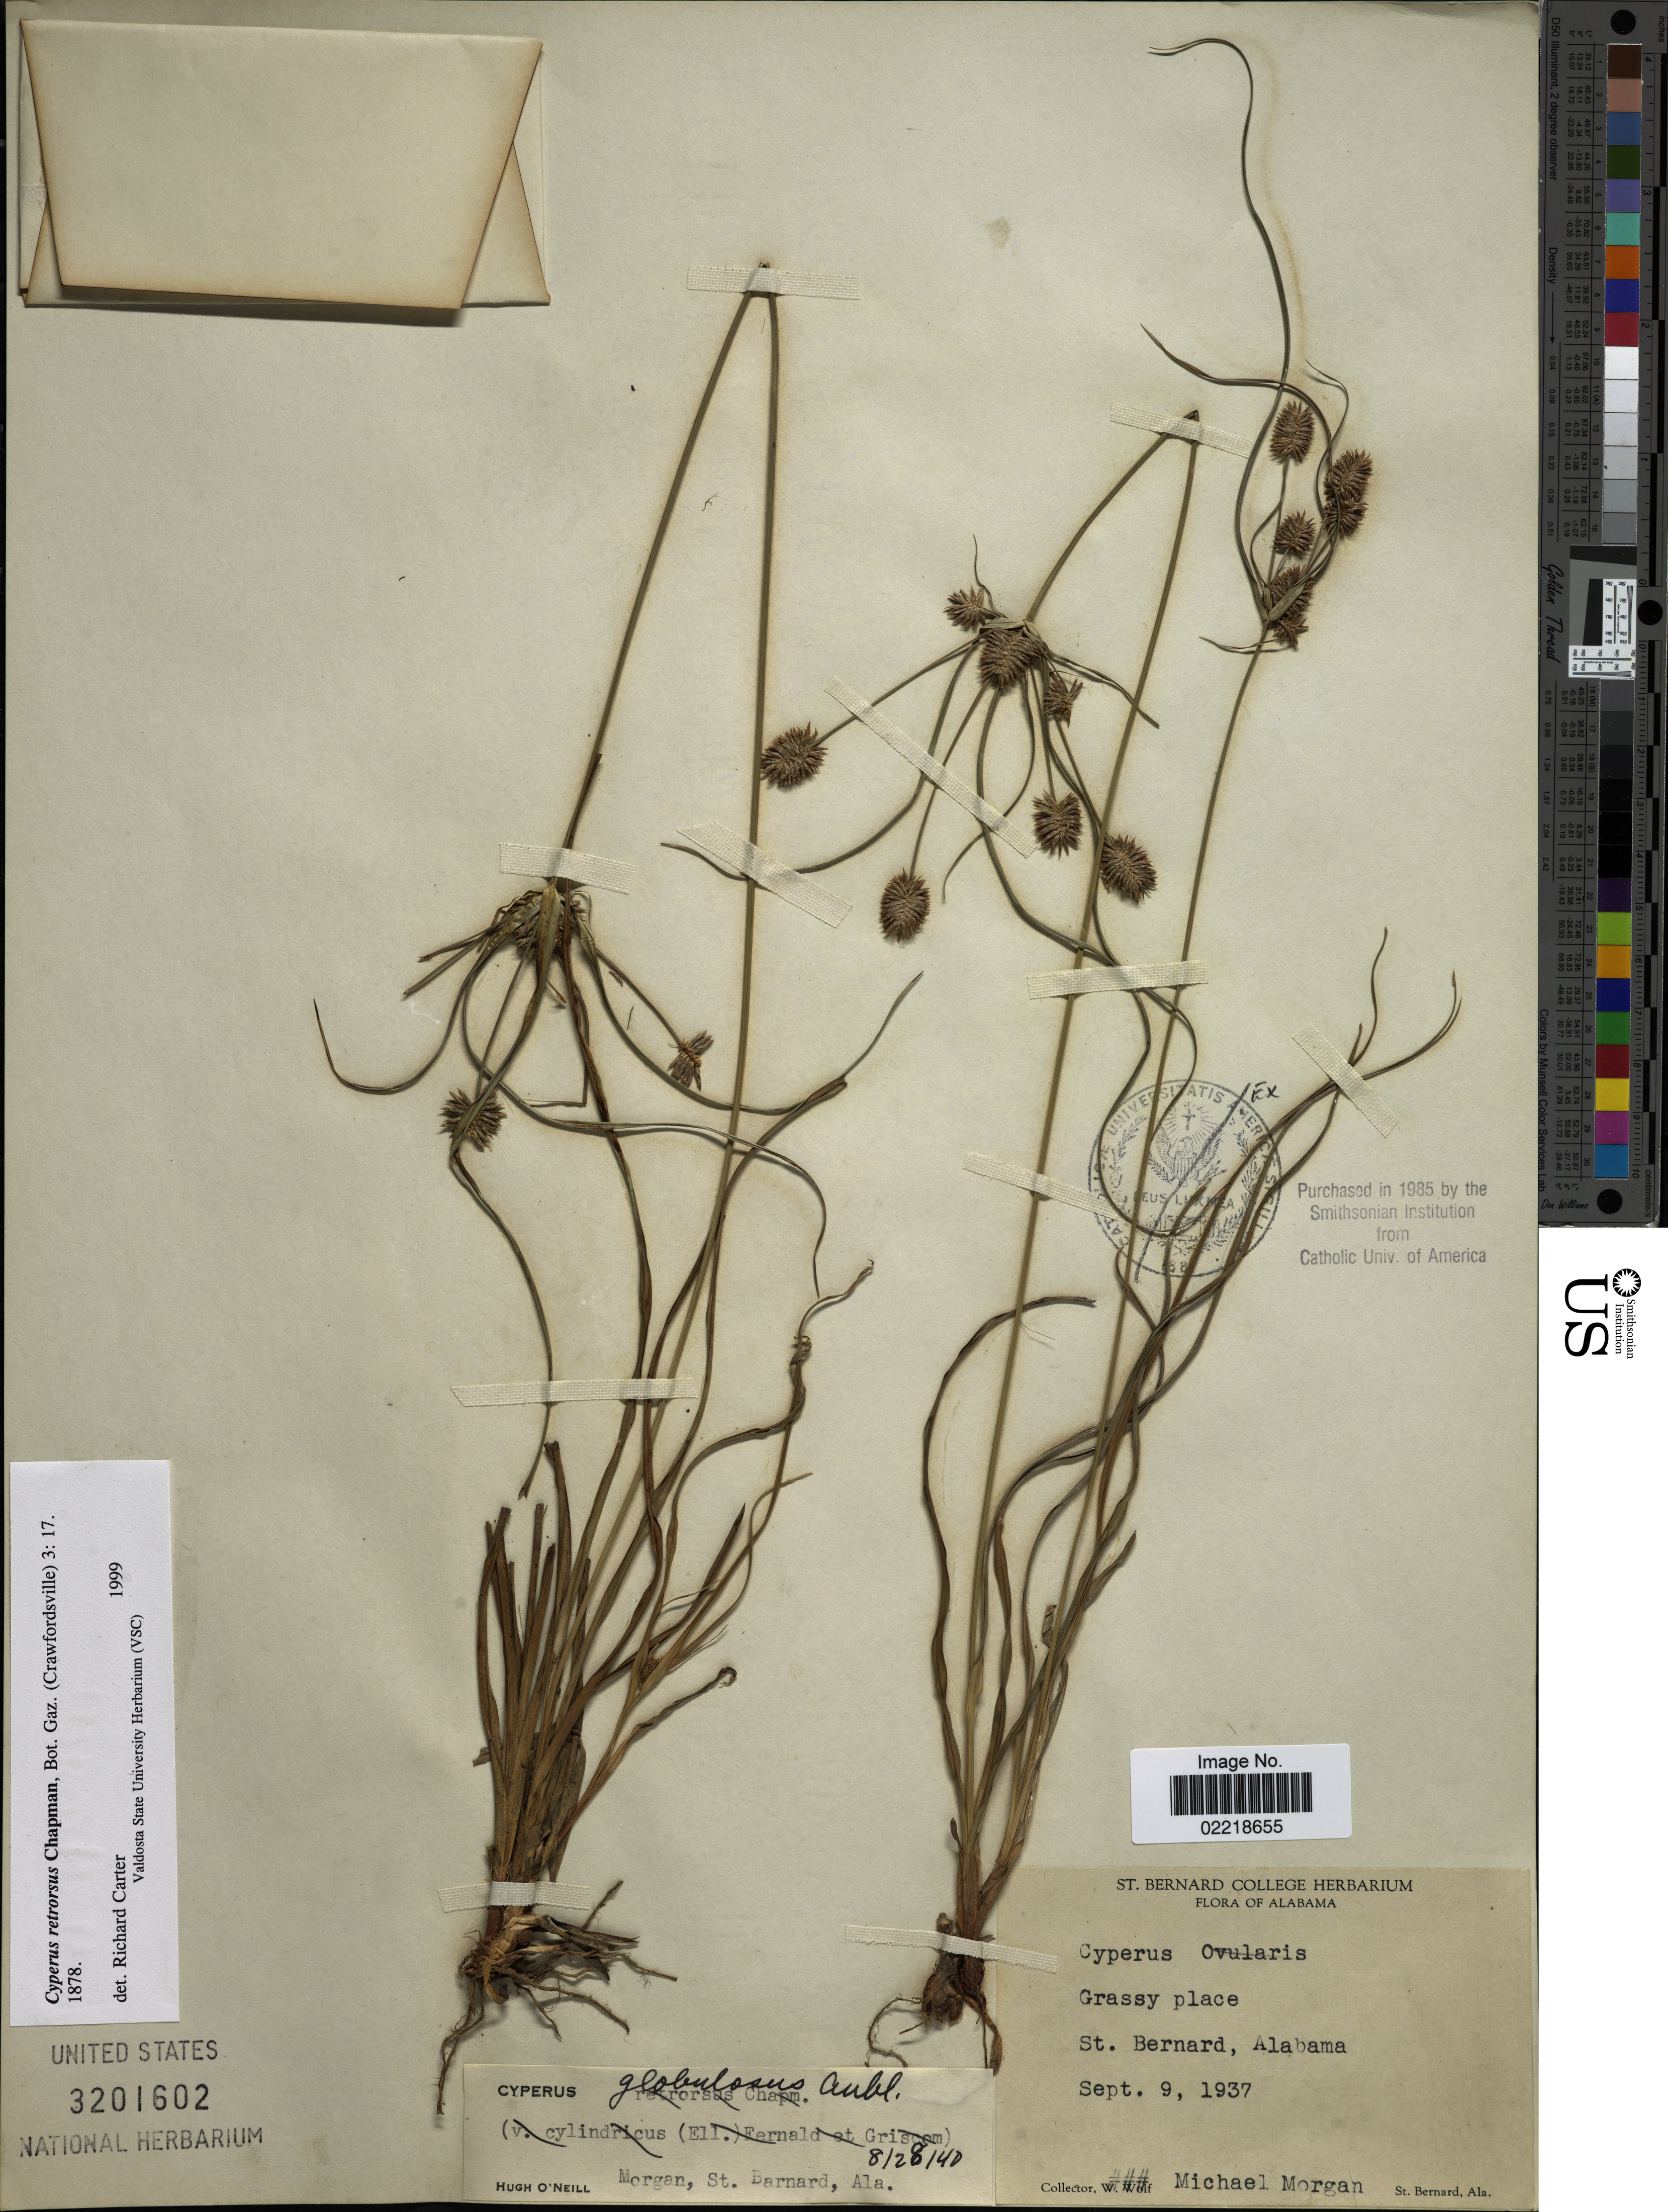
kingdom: Plantae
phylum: Tracheophyta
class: Liliopsida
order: Poales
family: Cyperaceae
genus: Cyperus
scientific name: Cyperus retrorsus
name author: Chapm.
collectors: M. Morgan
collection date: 1937-09-09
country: United States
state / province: Alabama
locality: St. Bernard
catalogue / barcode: US 3201602